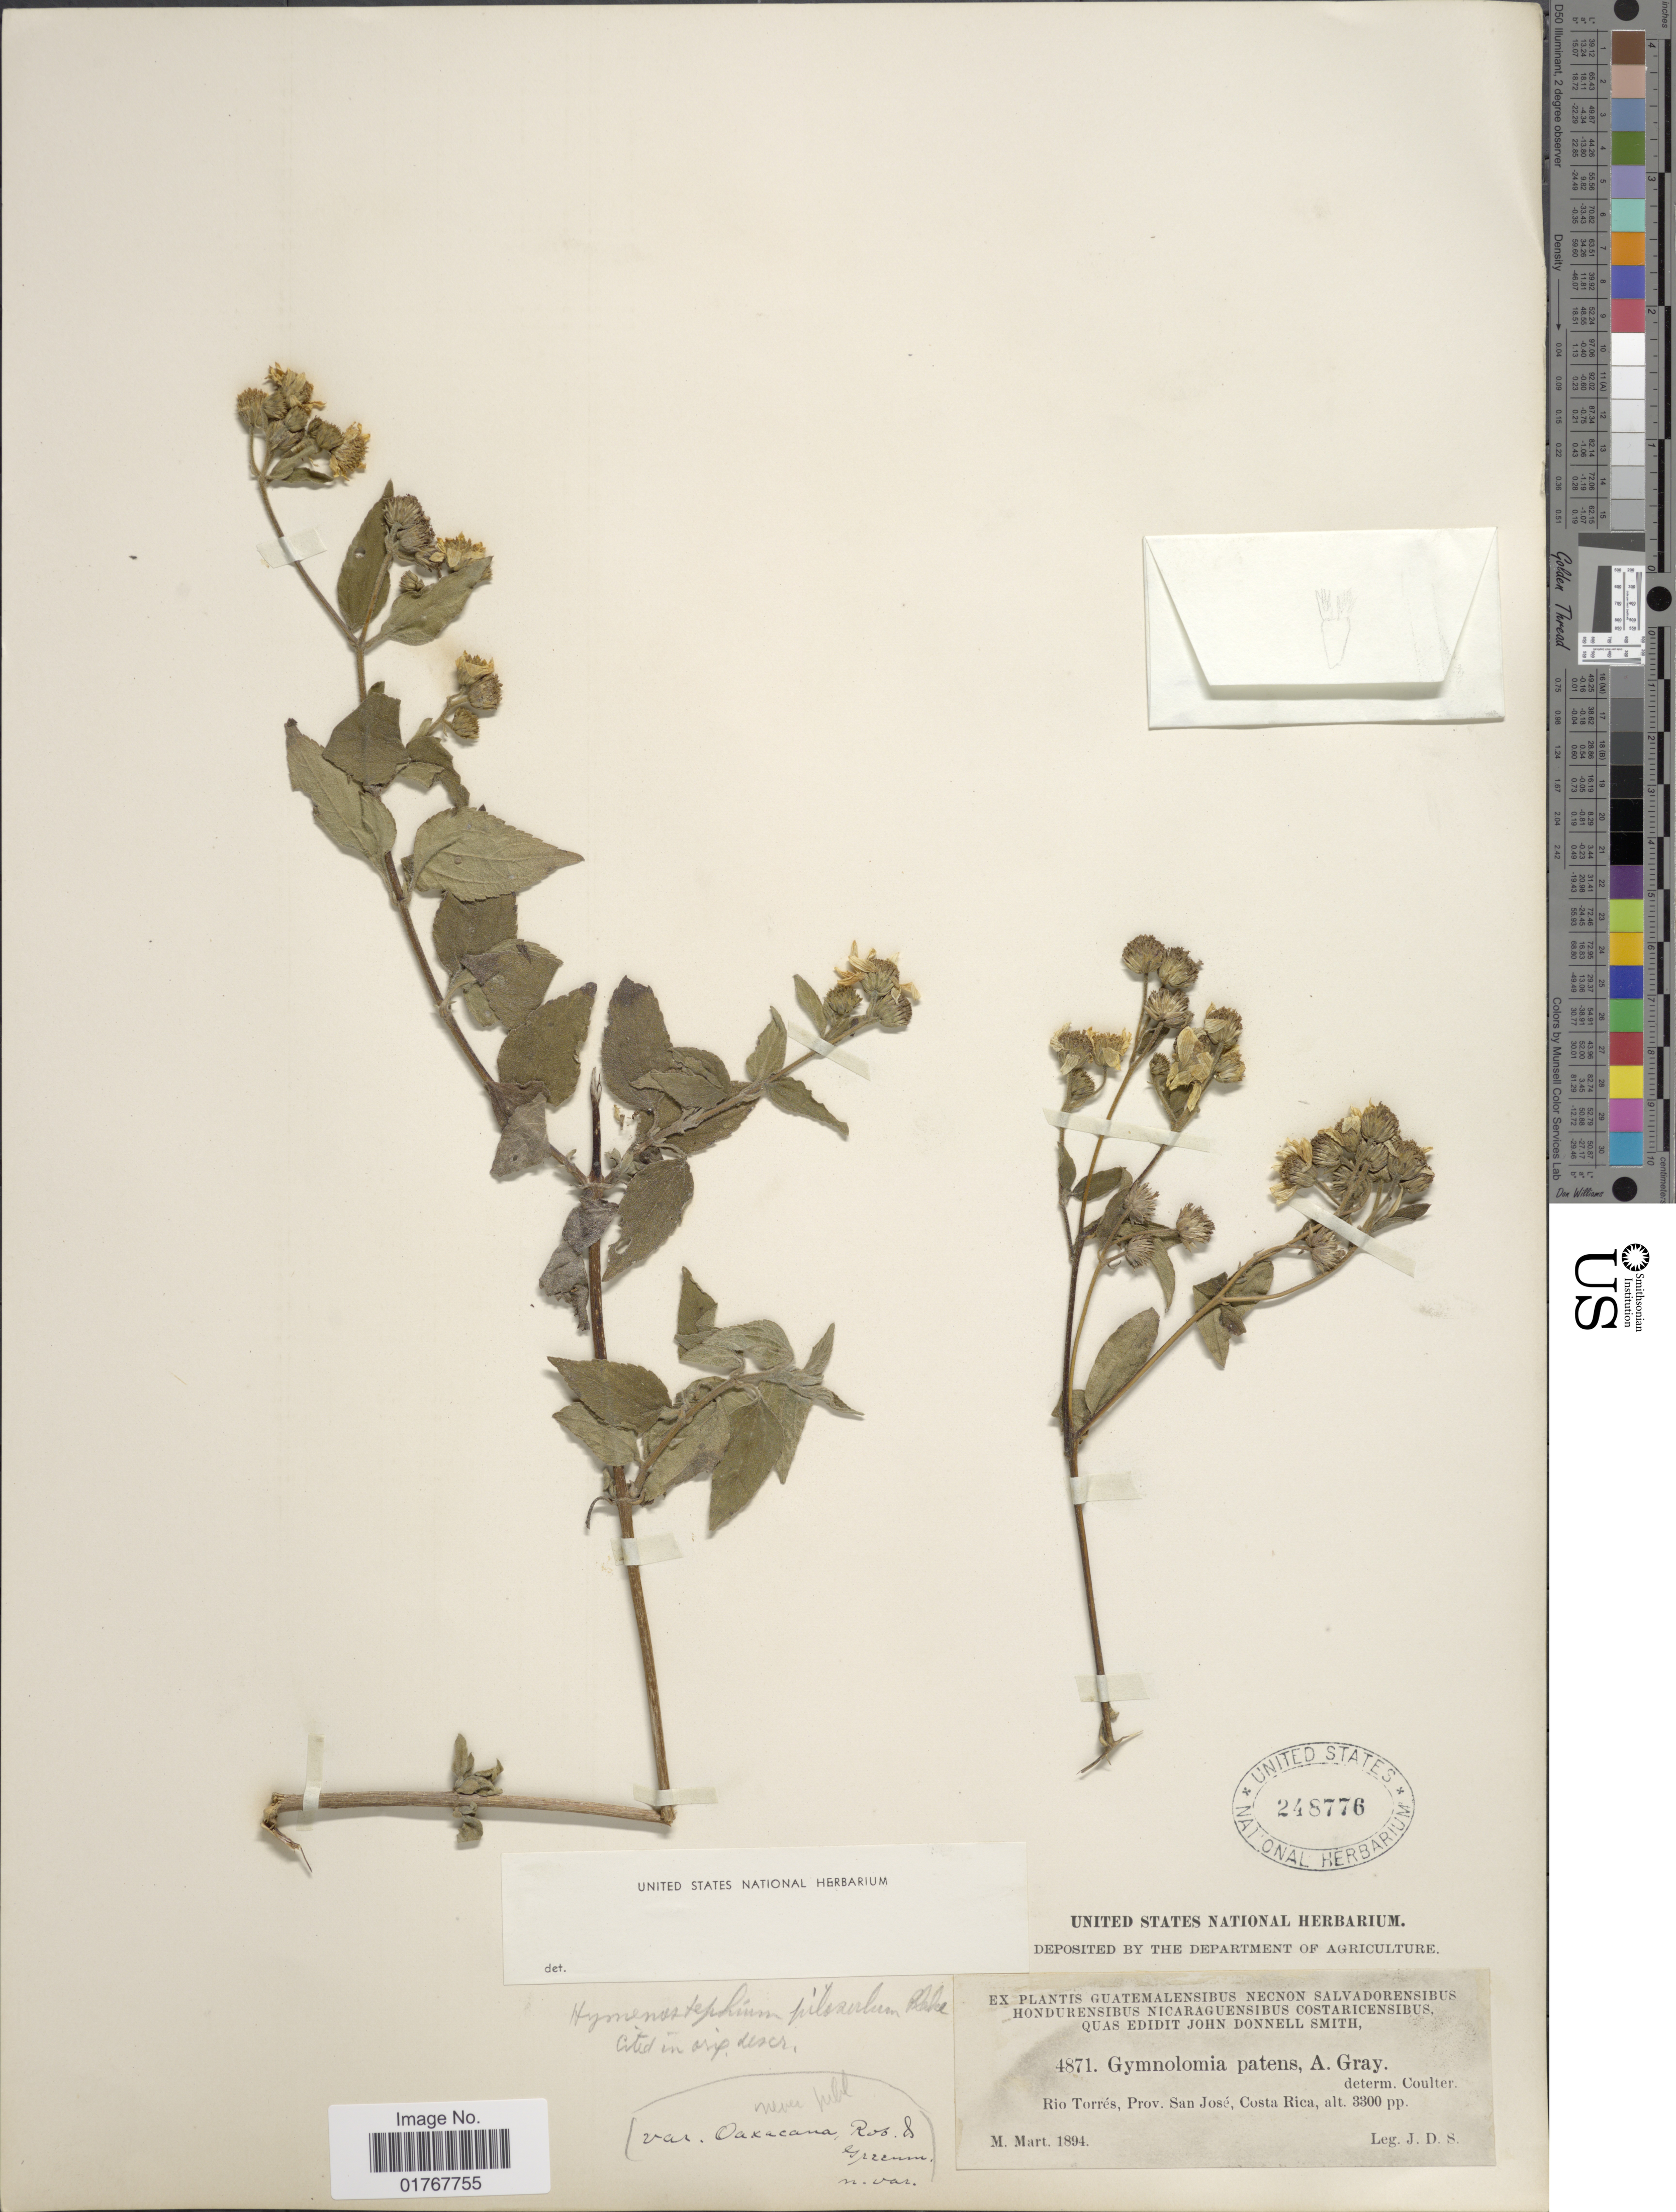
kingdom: Plantae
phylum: Tracheophyta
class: Magnoliopsida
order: Asterales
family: Asteraceae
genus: Viguiera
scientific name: Viguiera cordata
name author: (Hook. & Arn.) D'Arcy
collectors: J. Donnell Smith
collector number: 4871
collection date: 1894-03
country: Costa Rica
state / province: San José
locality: Rio Torrés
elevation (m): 1006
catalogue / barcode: US 248776